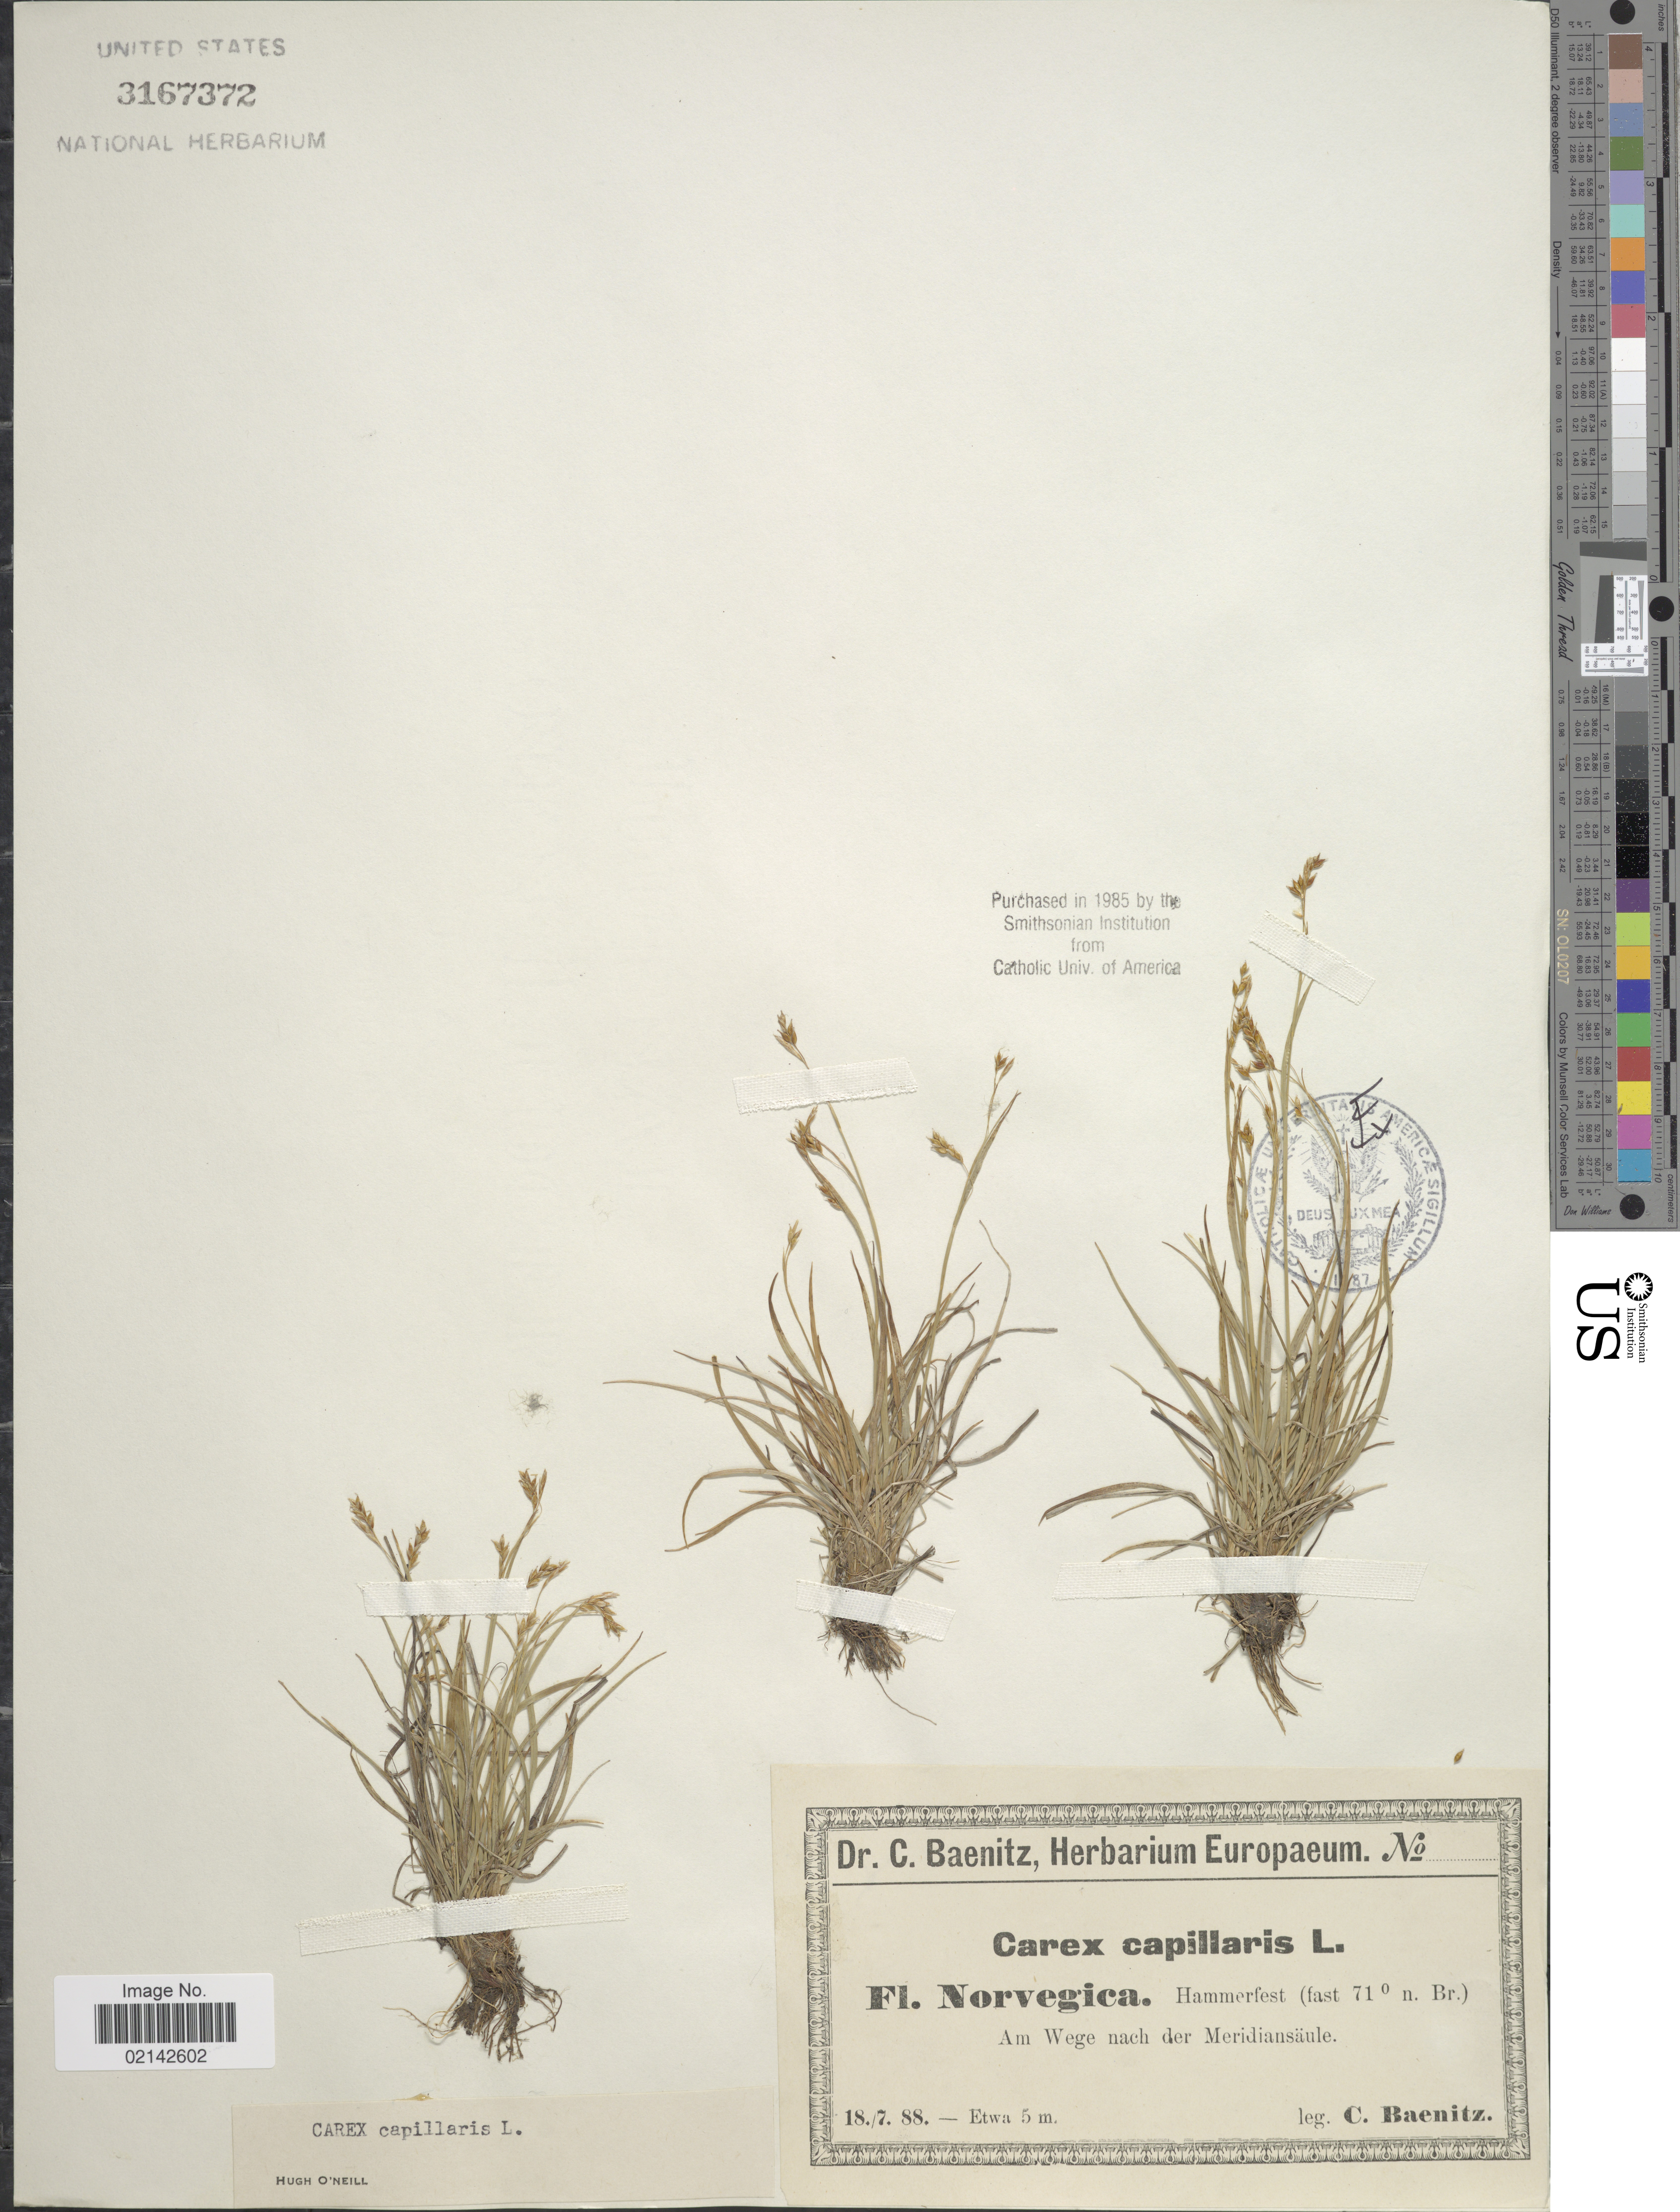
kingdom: Plantae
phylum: Tracheophyta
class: Liliopsida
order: Poales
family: Cyperaceae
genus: Carex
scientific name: Carex capillaris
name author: L.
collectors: C. G. Baenitz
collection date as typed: Transcribed d/m/y: 18/7/88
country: Norway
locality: Norvegica. Hammerfest (fast 71° n. Br.) Am Wege nach der Meridiansaule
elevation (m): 5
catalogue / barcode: US 3167372